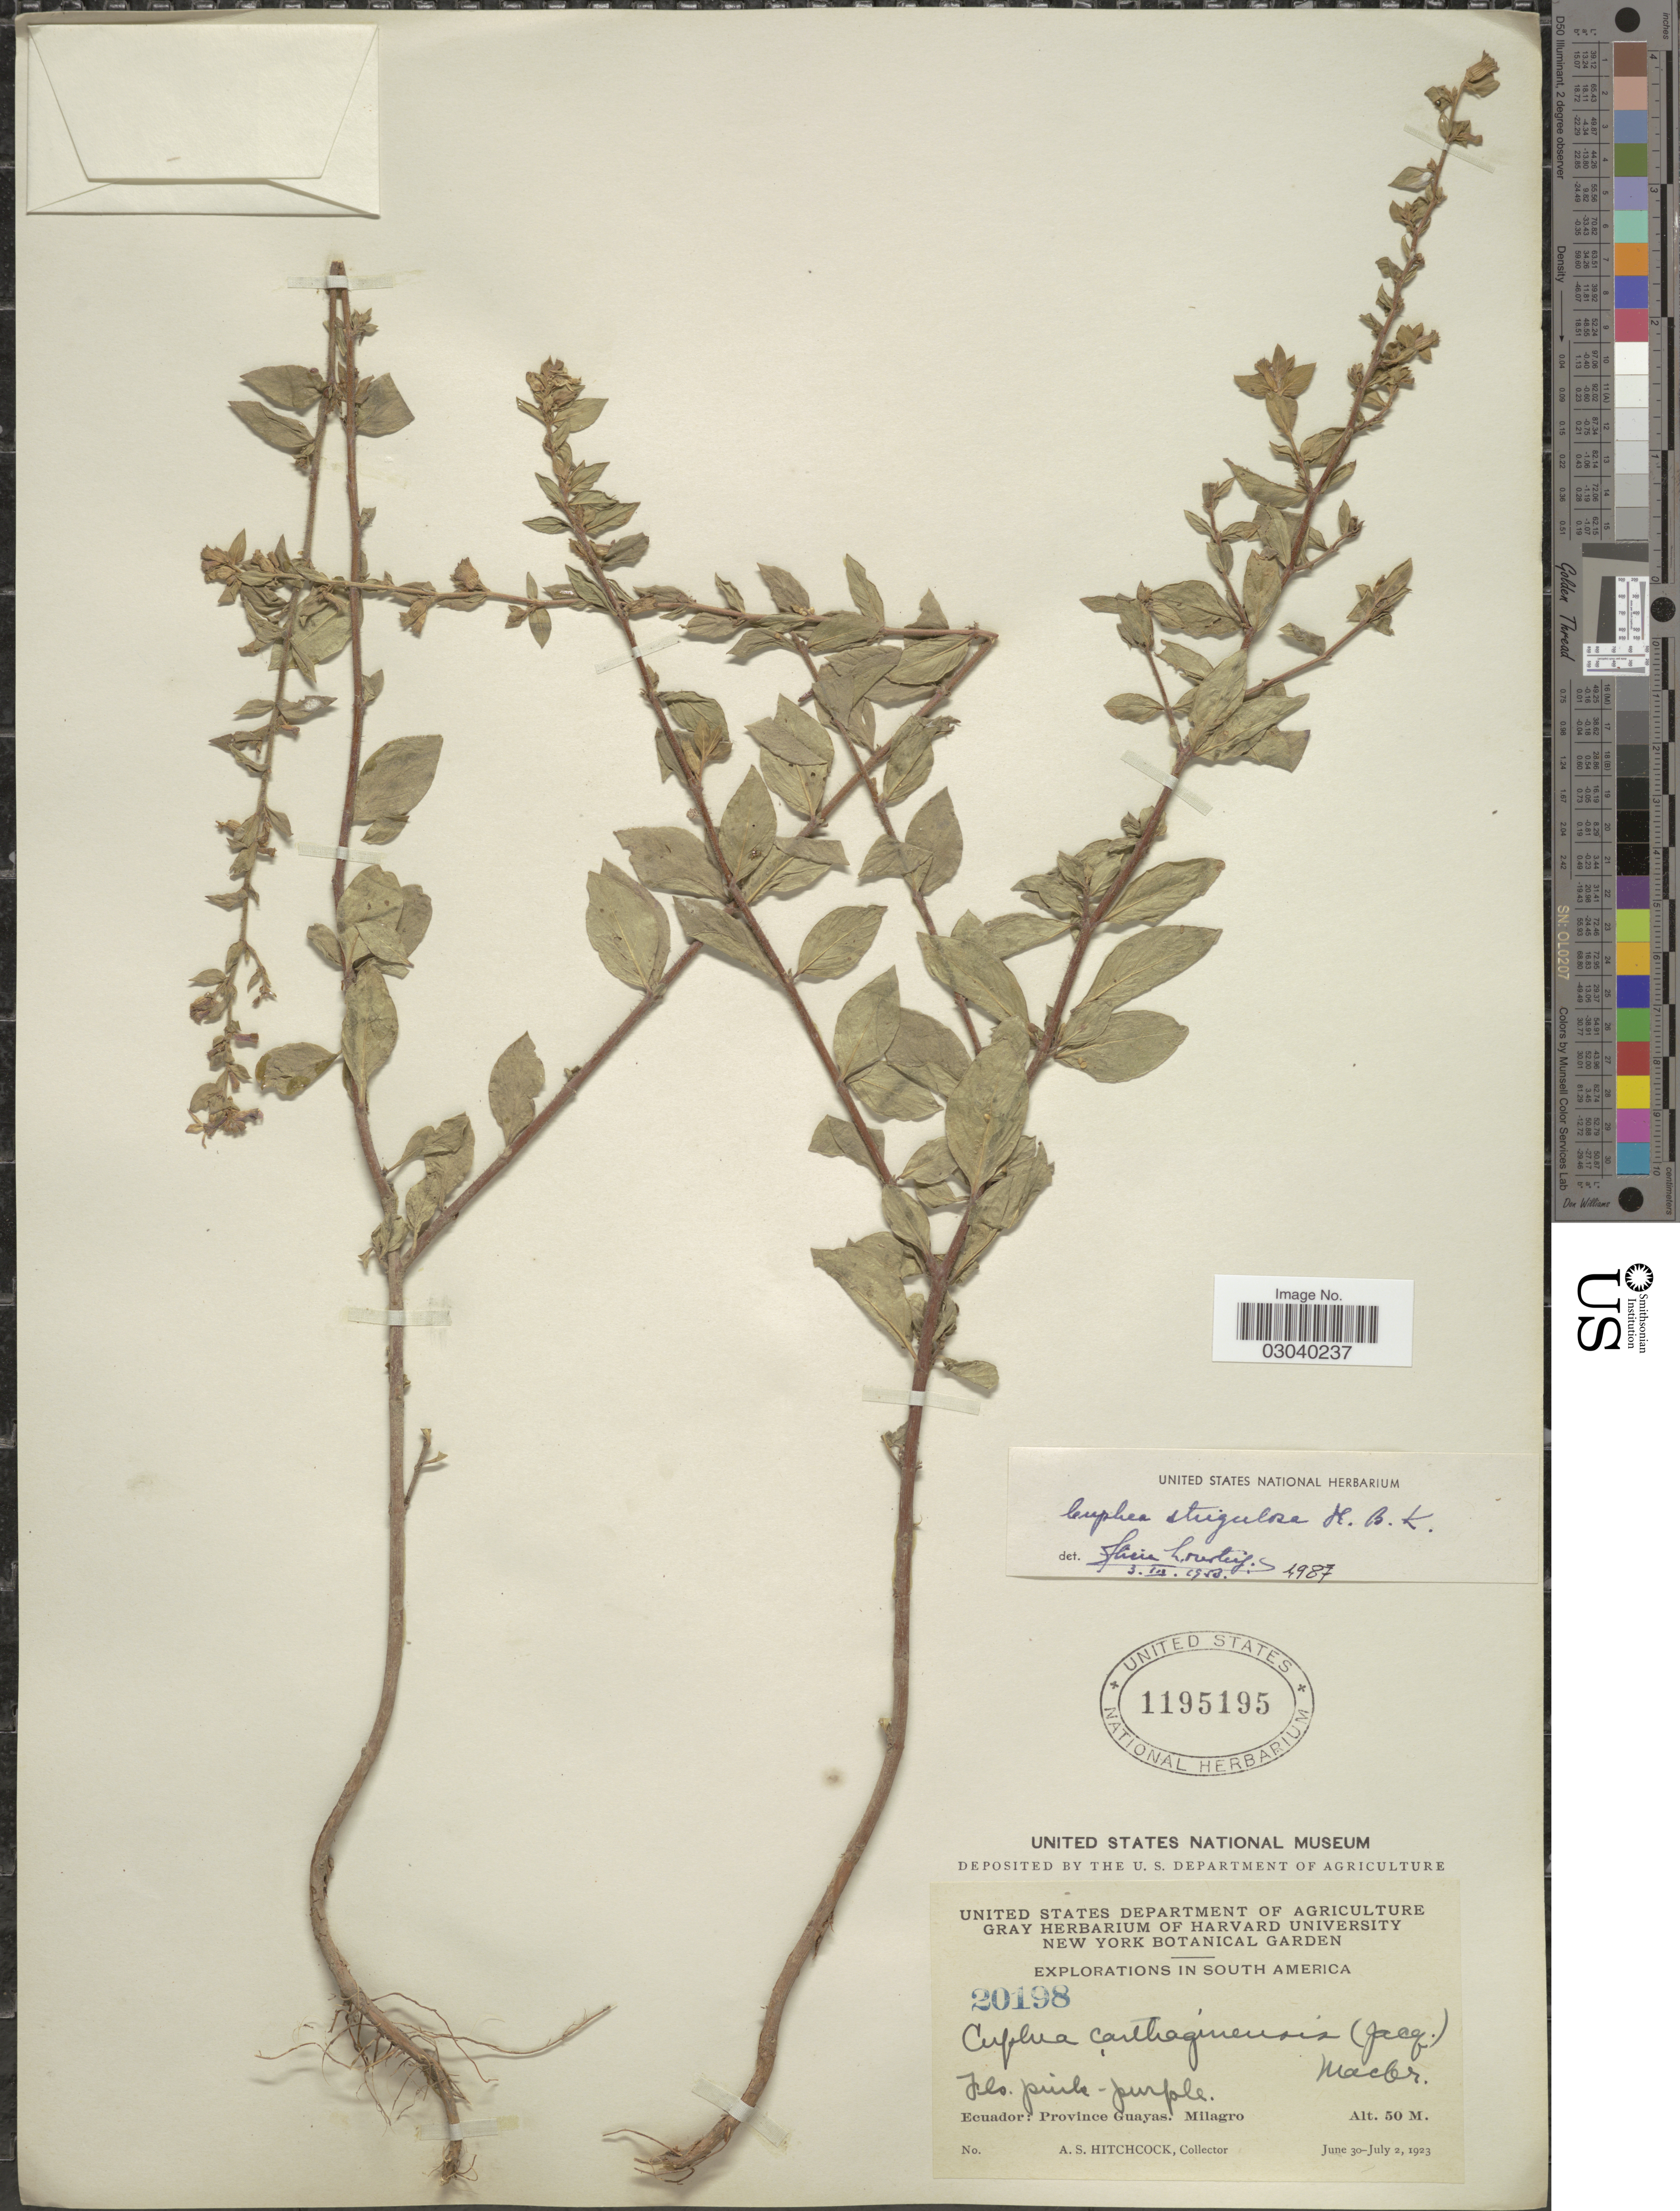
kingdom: Plantae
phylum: Tracheophyta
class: Magnoliopsida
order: Myrtales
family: Lythraceae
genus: Cuphea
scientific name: Cuphea strigulosa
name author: Kunth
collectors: A. S. Hitchcock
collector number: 20198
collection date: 1923-06-30/1923-07-02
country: Ecuador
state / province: Guayas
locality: Milagro.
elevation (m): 50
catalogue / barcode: US 1195195